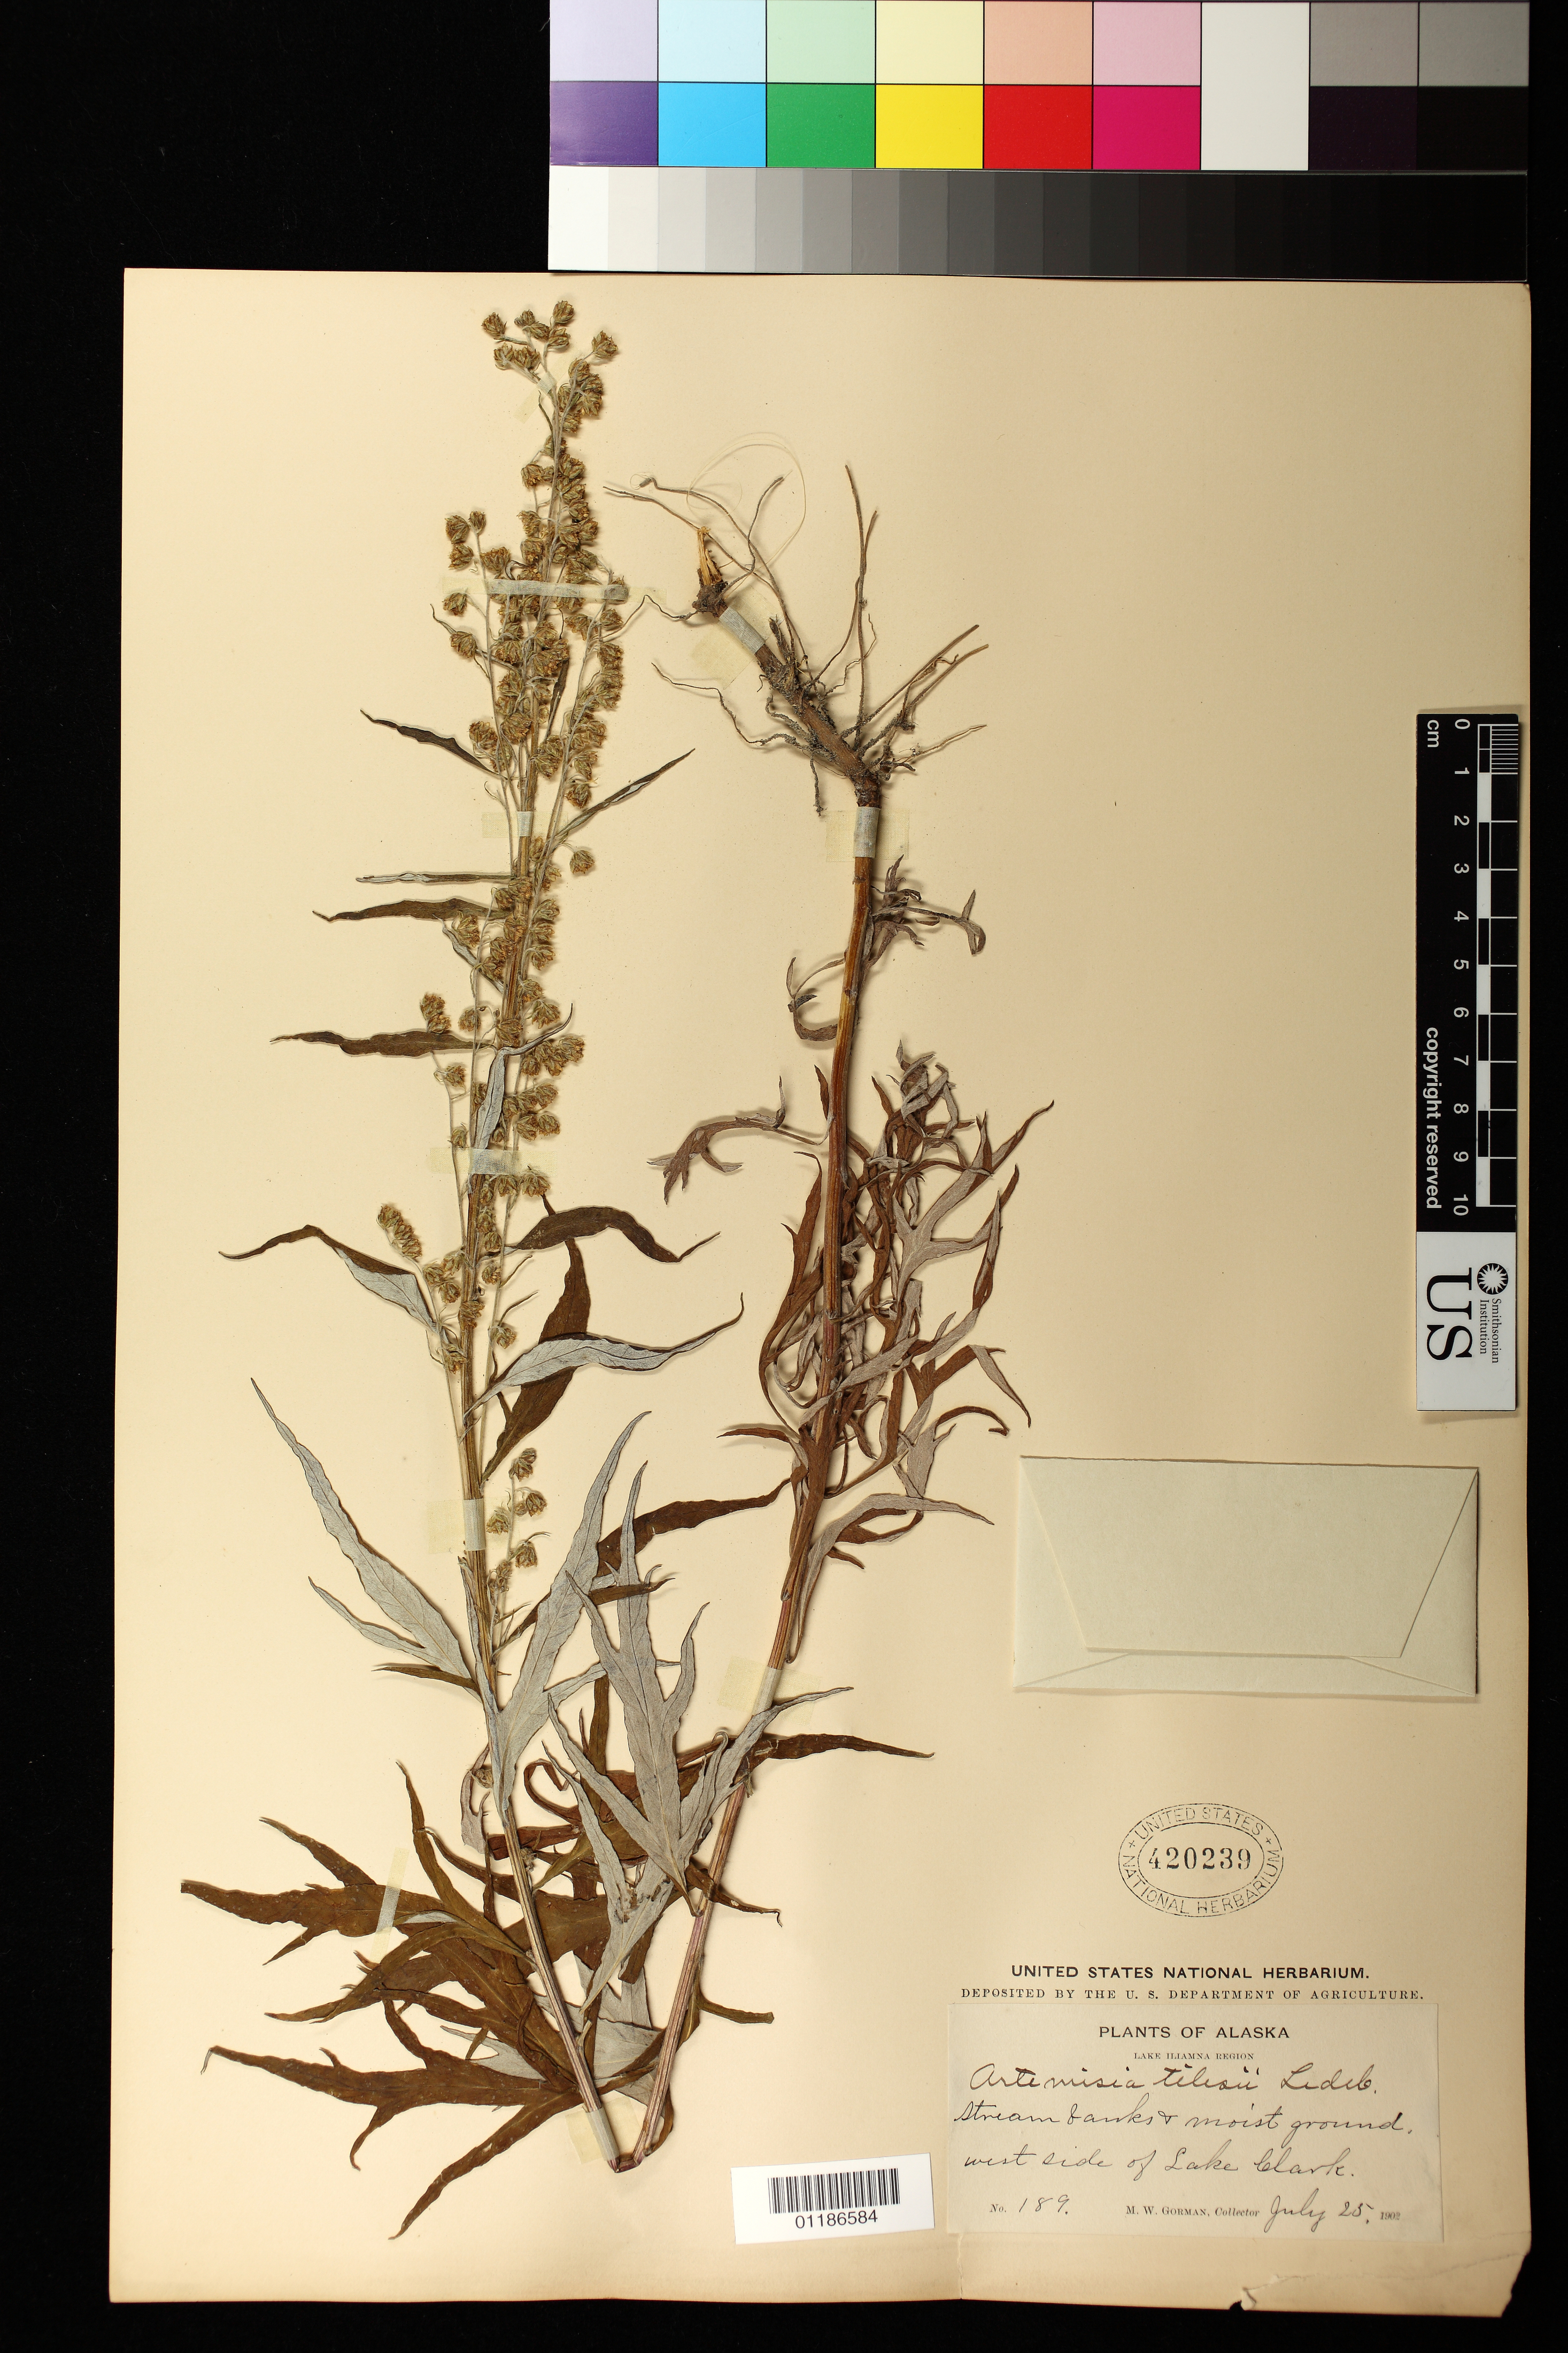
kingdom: Plantae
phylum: Tracheophyta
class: Magnoliopsida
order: Asterales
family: Asteraceae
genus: Artemisia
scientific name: Artemisia tilesii subsp. gormani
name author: (Rydb.) Hultén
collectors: M. W. Gorman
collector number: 189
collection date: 1902-07-25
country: United States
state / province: Alaska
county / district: Lake and Peninsula Borough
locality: Lake Iliamna Region. Stream banks & moist ground, west side of Lake Clark.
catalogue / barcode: US 420239